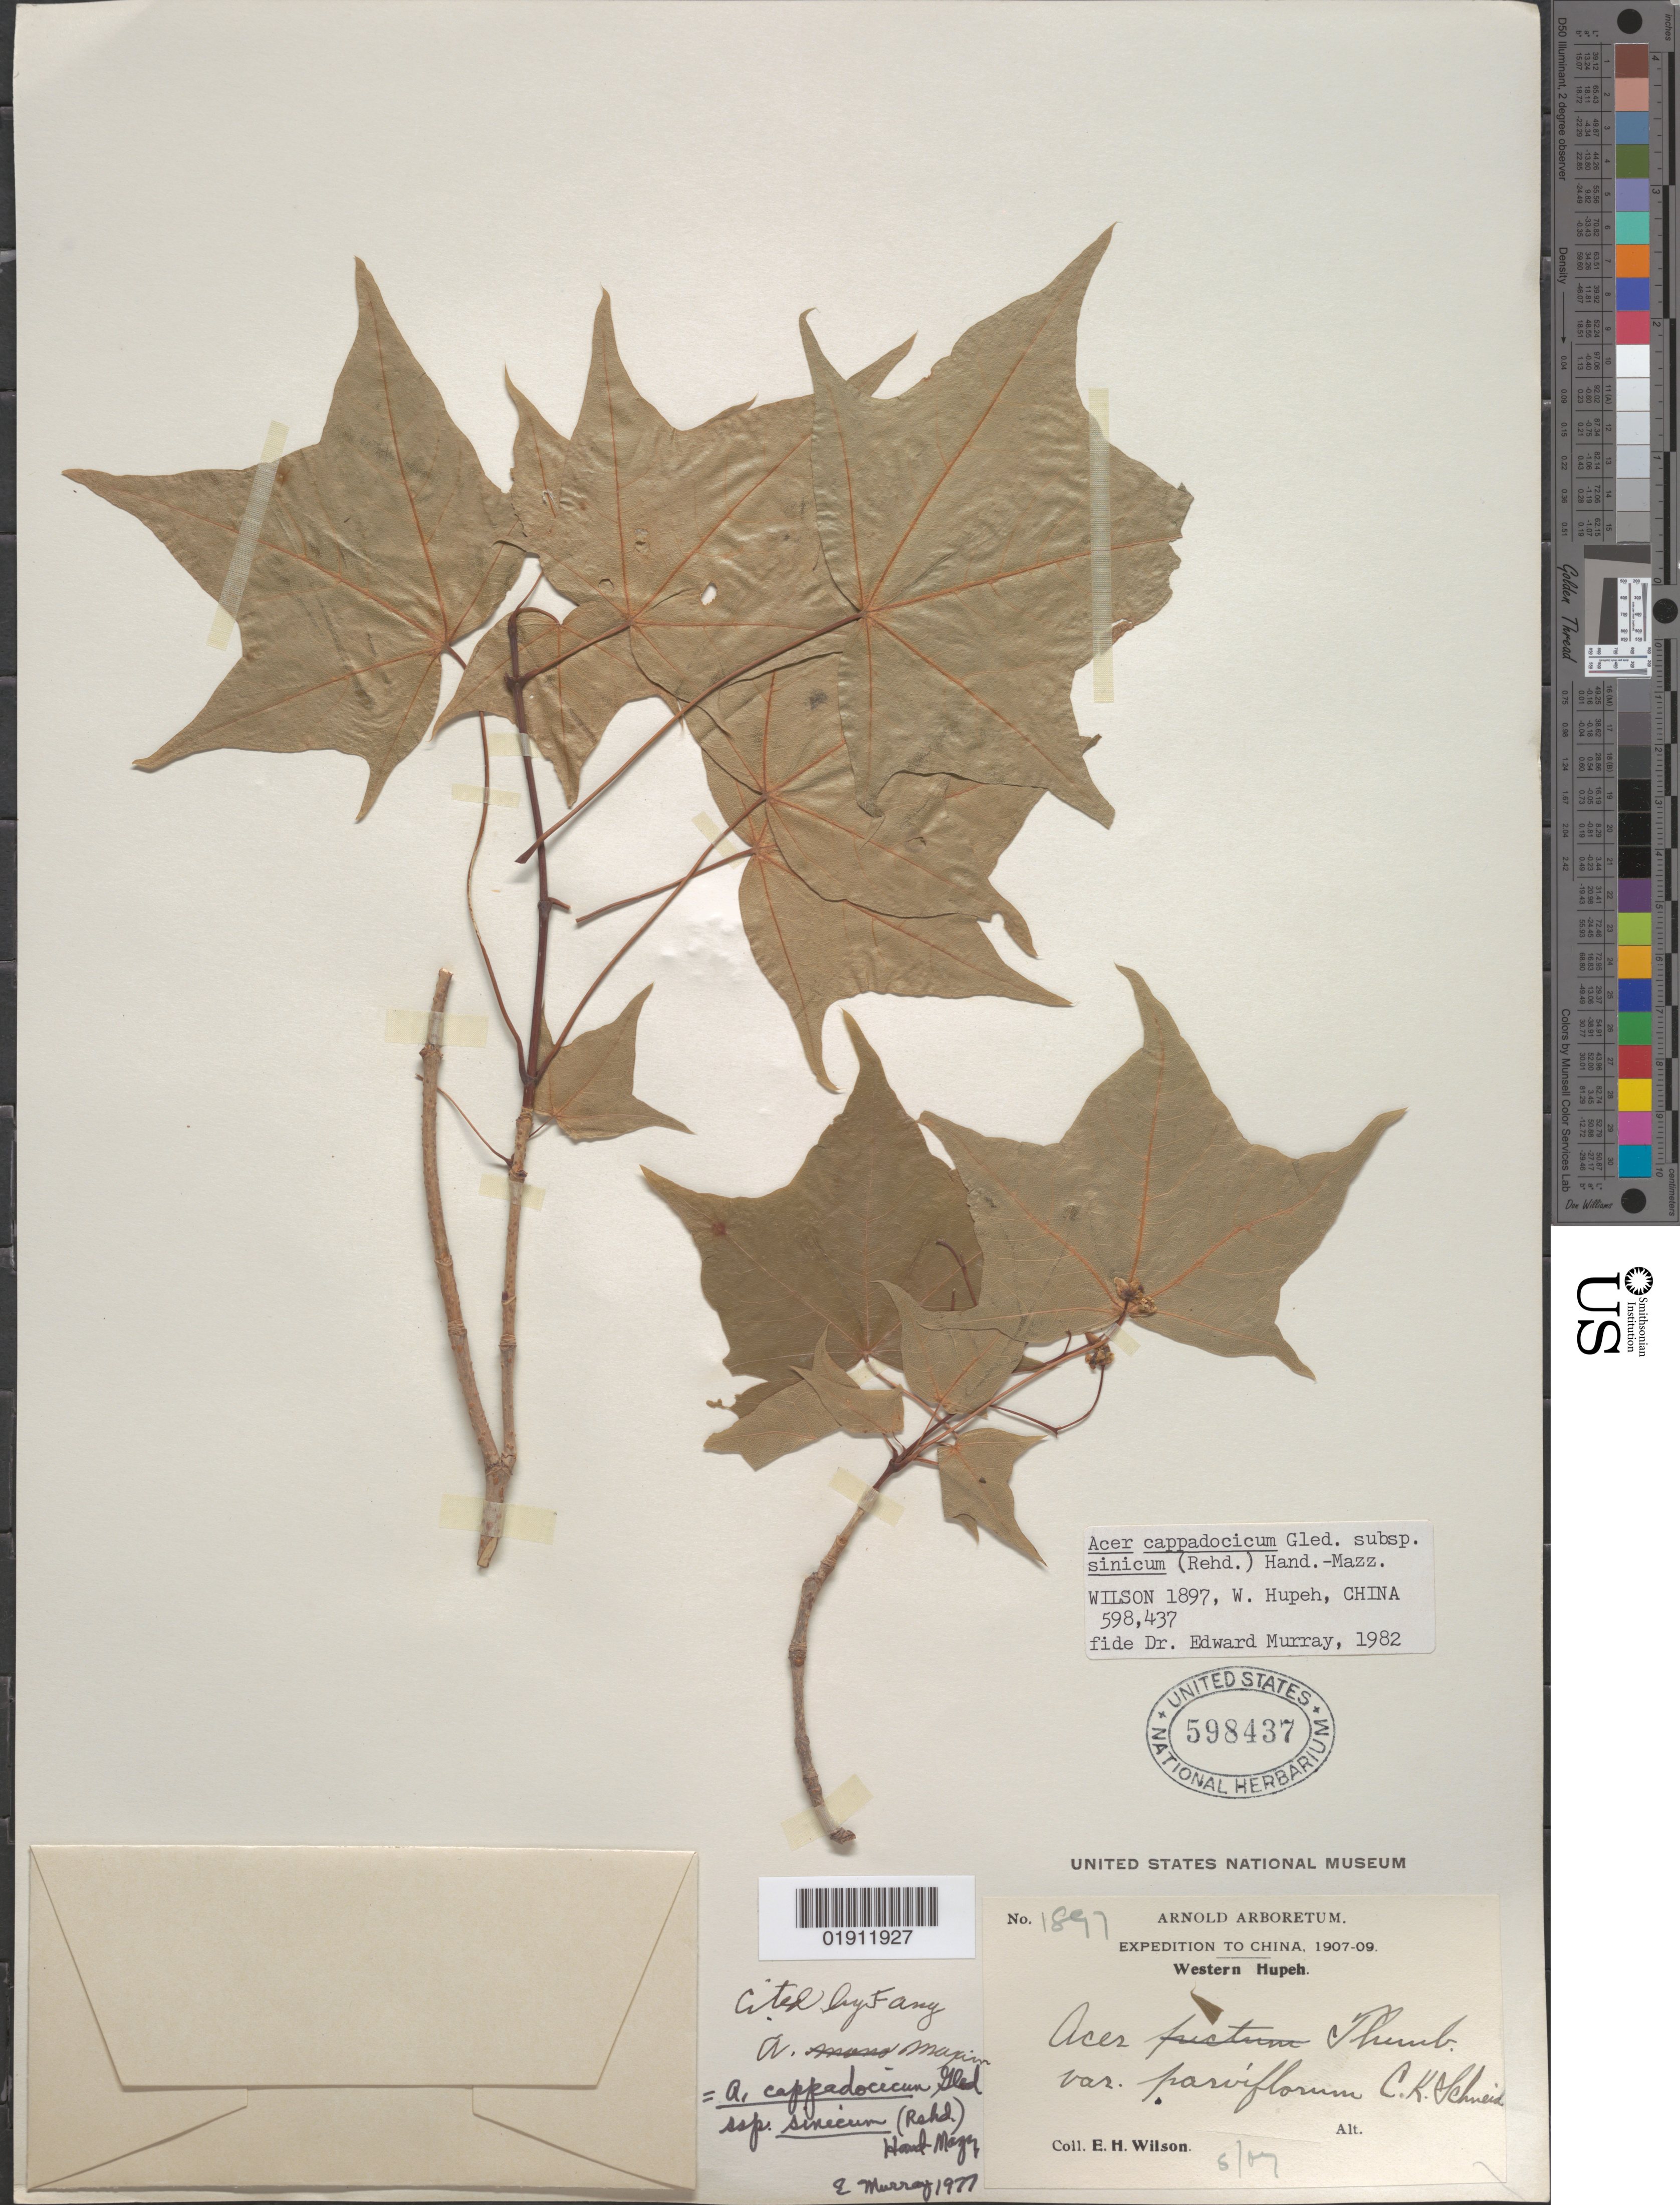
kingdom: Plantae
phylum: Tracheophyta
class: Magnoliopsida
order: Sapindales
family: Sapindaceae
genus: Acer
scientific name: Acer cappadocicum subsp. sinicum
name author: (Rehder) Hand.-Mazz.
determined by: Murray, Edward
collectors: E. H. Wilson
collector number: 1897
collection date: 1907-06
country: China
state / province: Hubei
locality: Western Hupeh [Hubei]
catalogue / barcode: US 598437